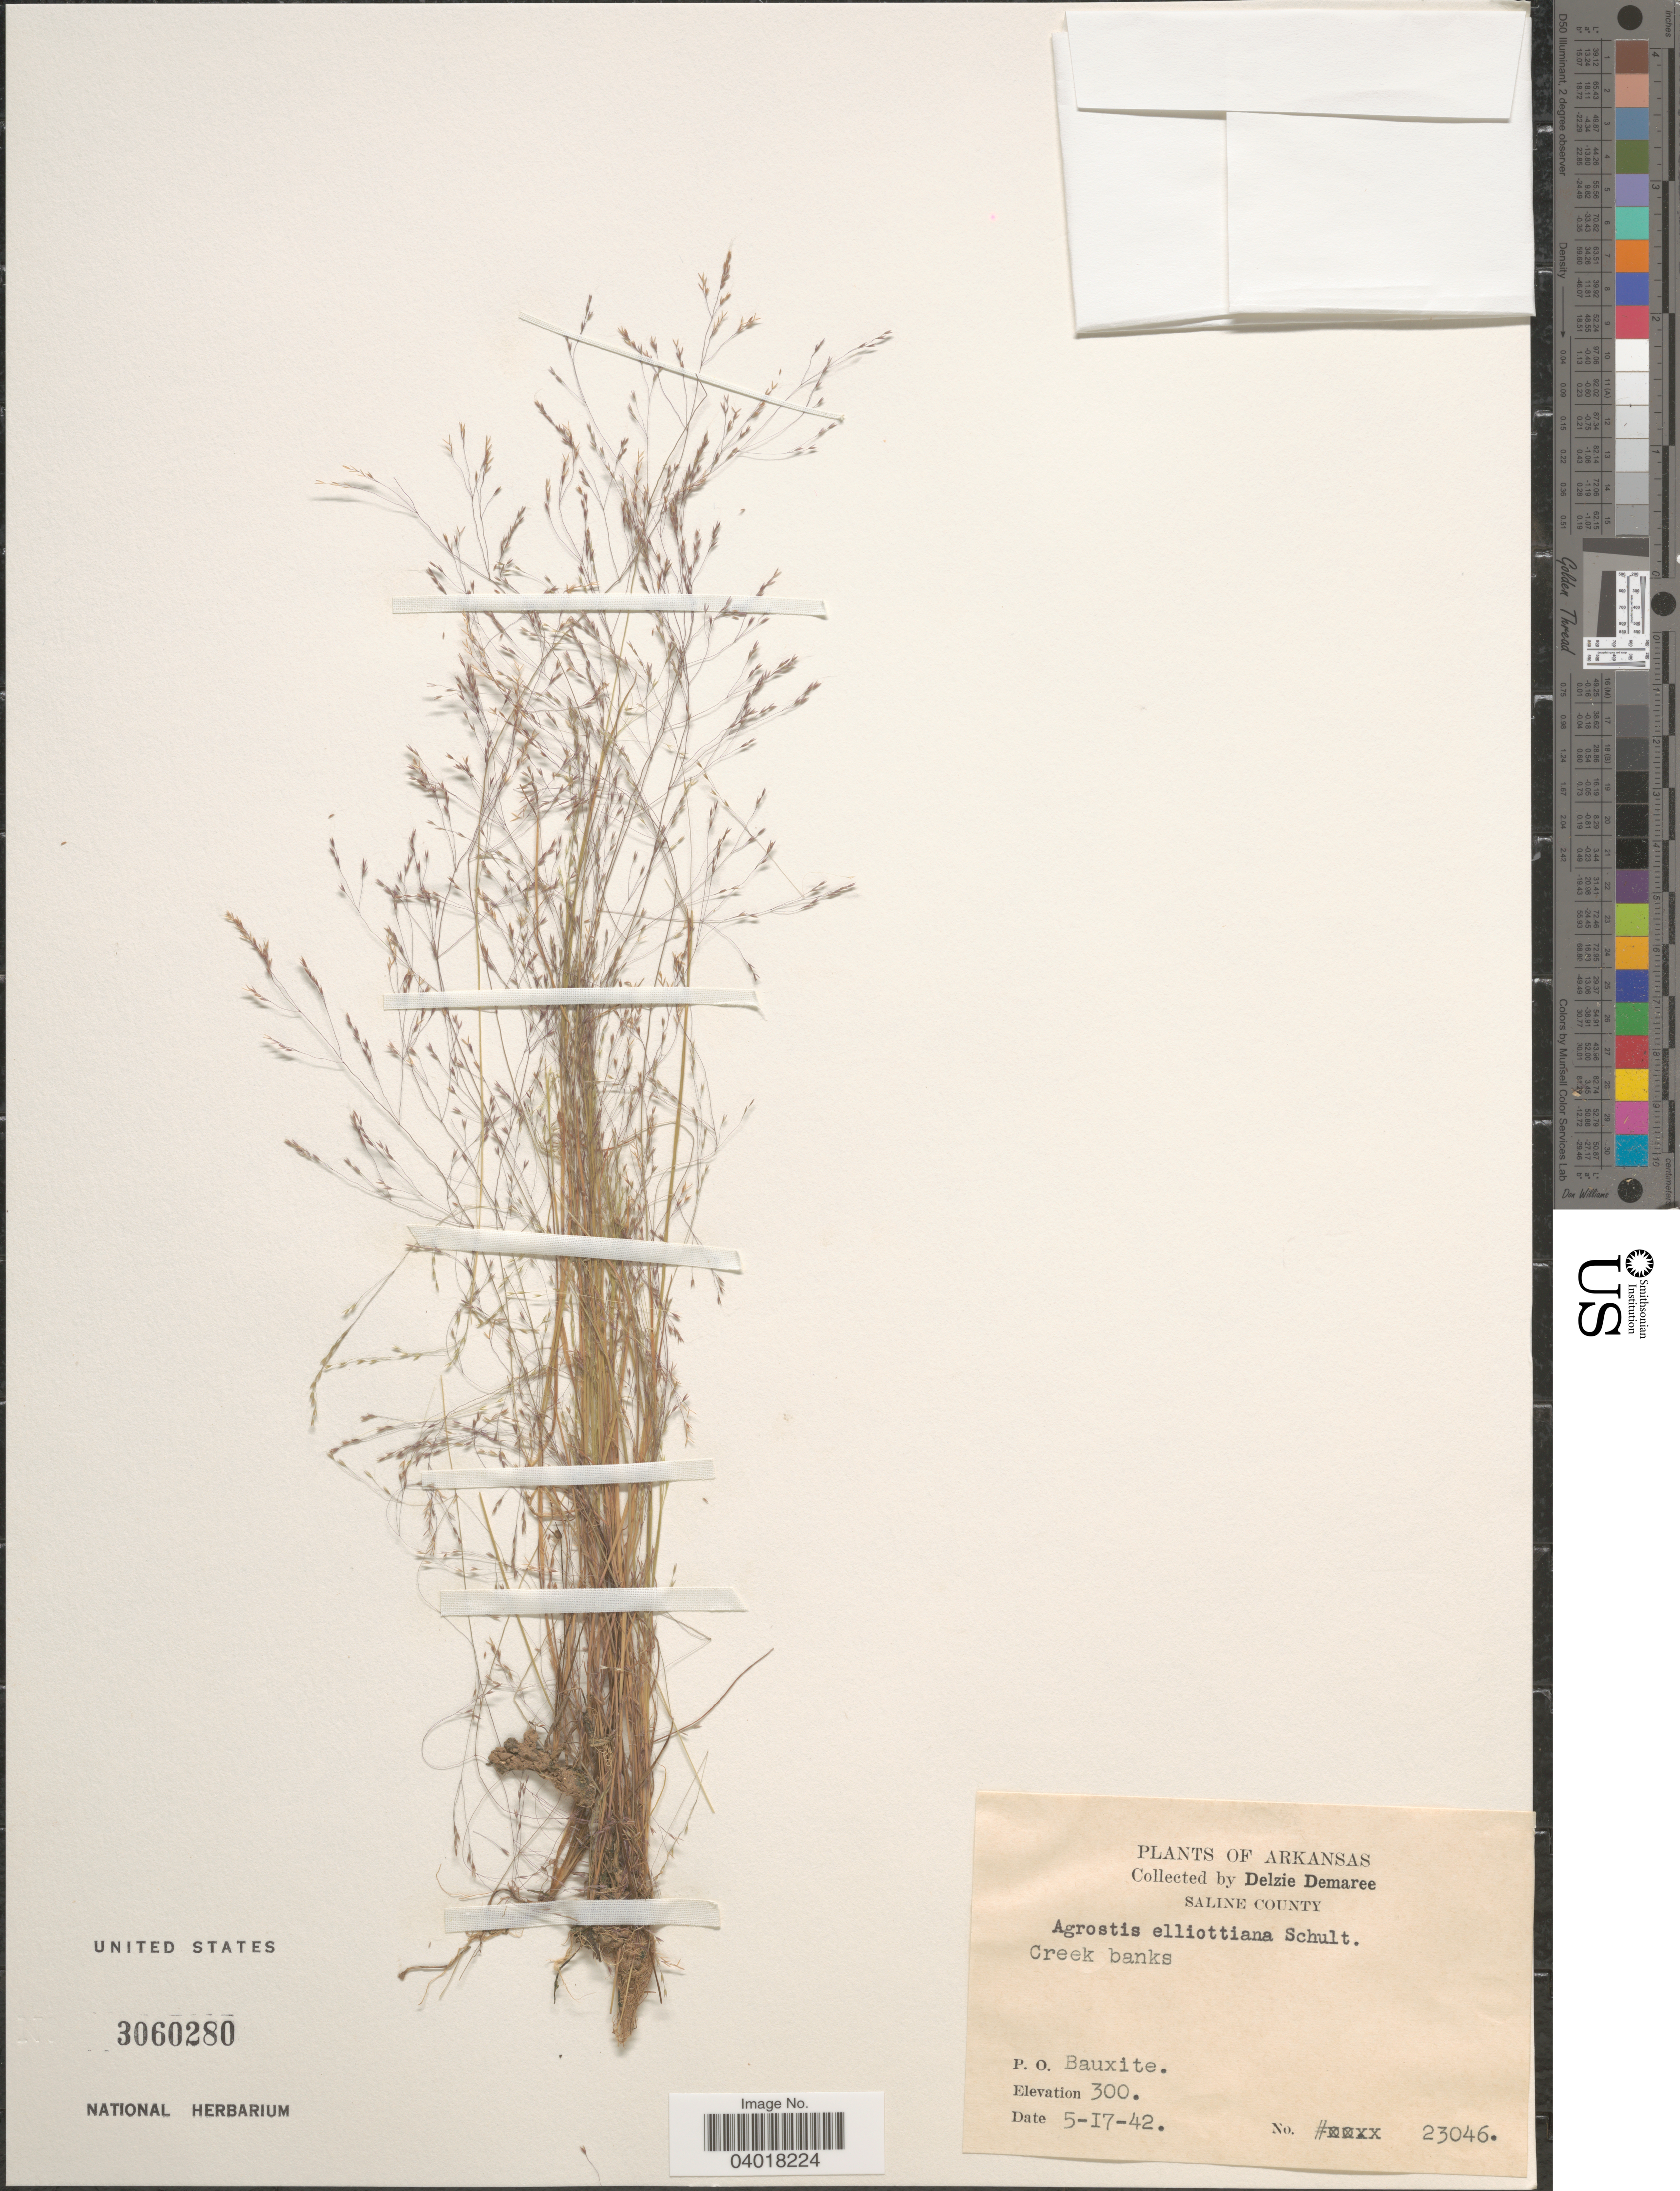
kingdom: Plantae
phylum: Tracheophyta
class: Liliopsida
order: Poales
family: Poaceae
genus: Agrostis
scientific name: Agrostis elliottiana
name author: Schult.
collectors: D. Demaree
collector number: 23046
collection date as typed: Transcribed d/m/y: 17/5/42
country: United States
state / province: Arkansas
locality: Saline County. P.O. Bauxite.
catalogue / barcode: US 3060280